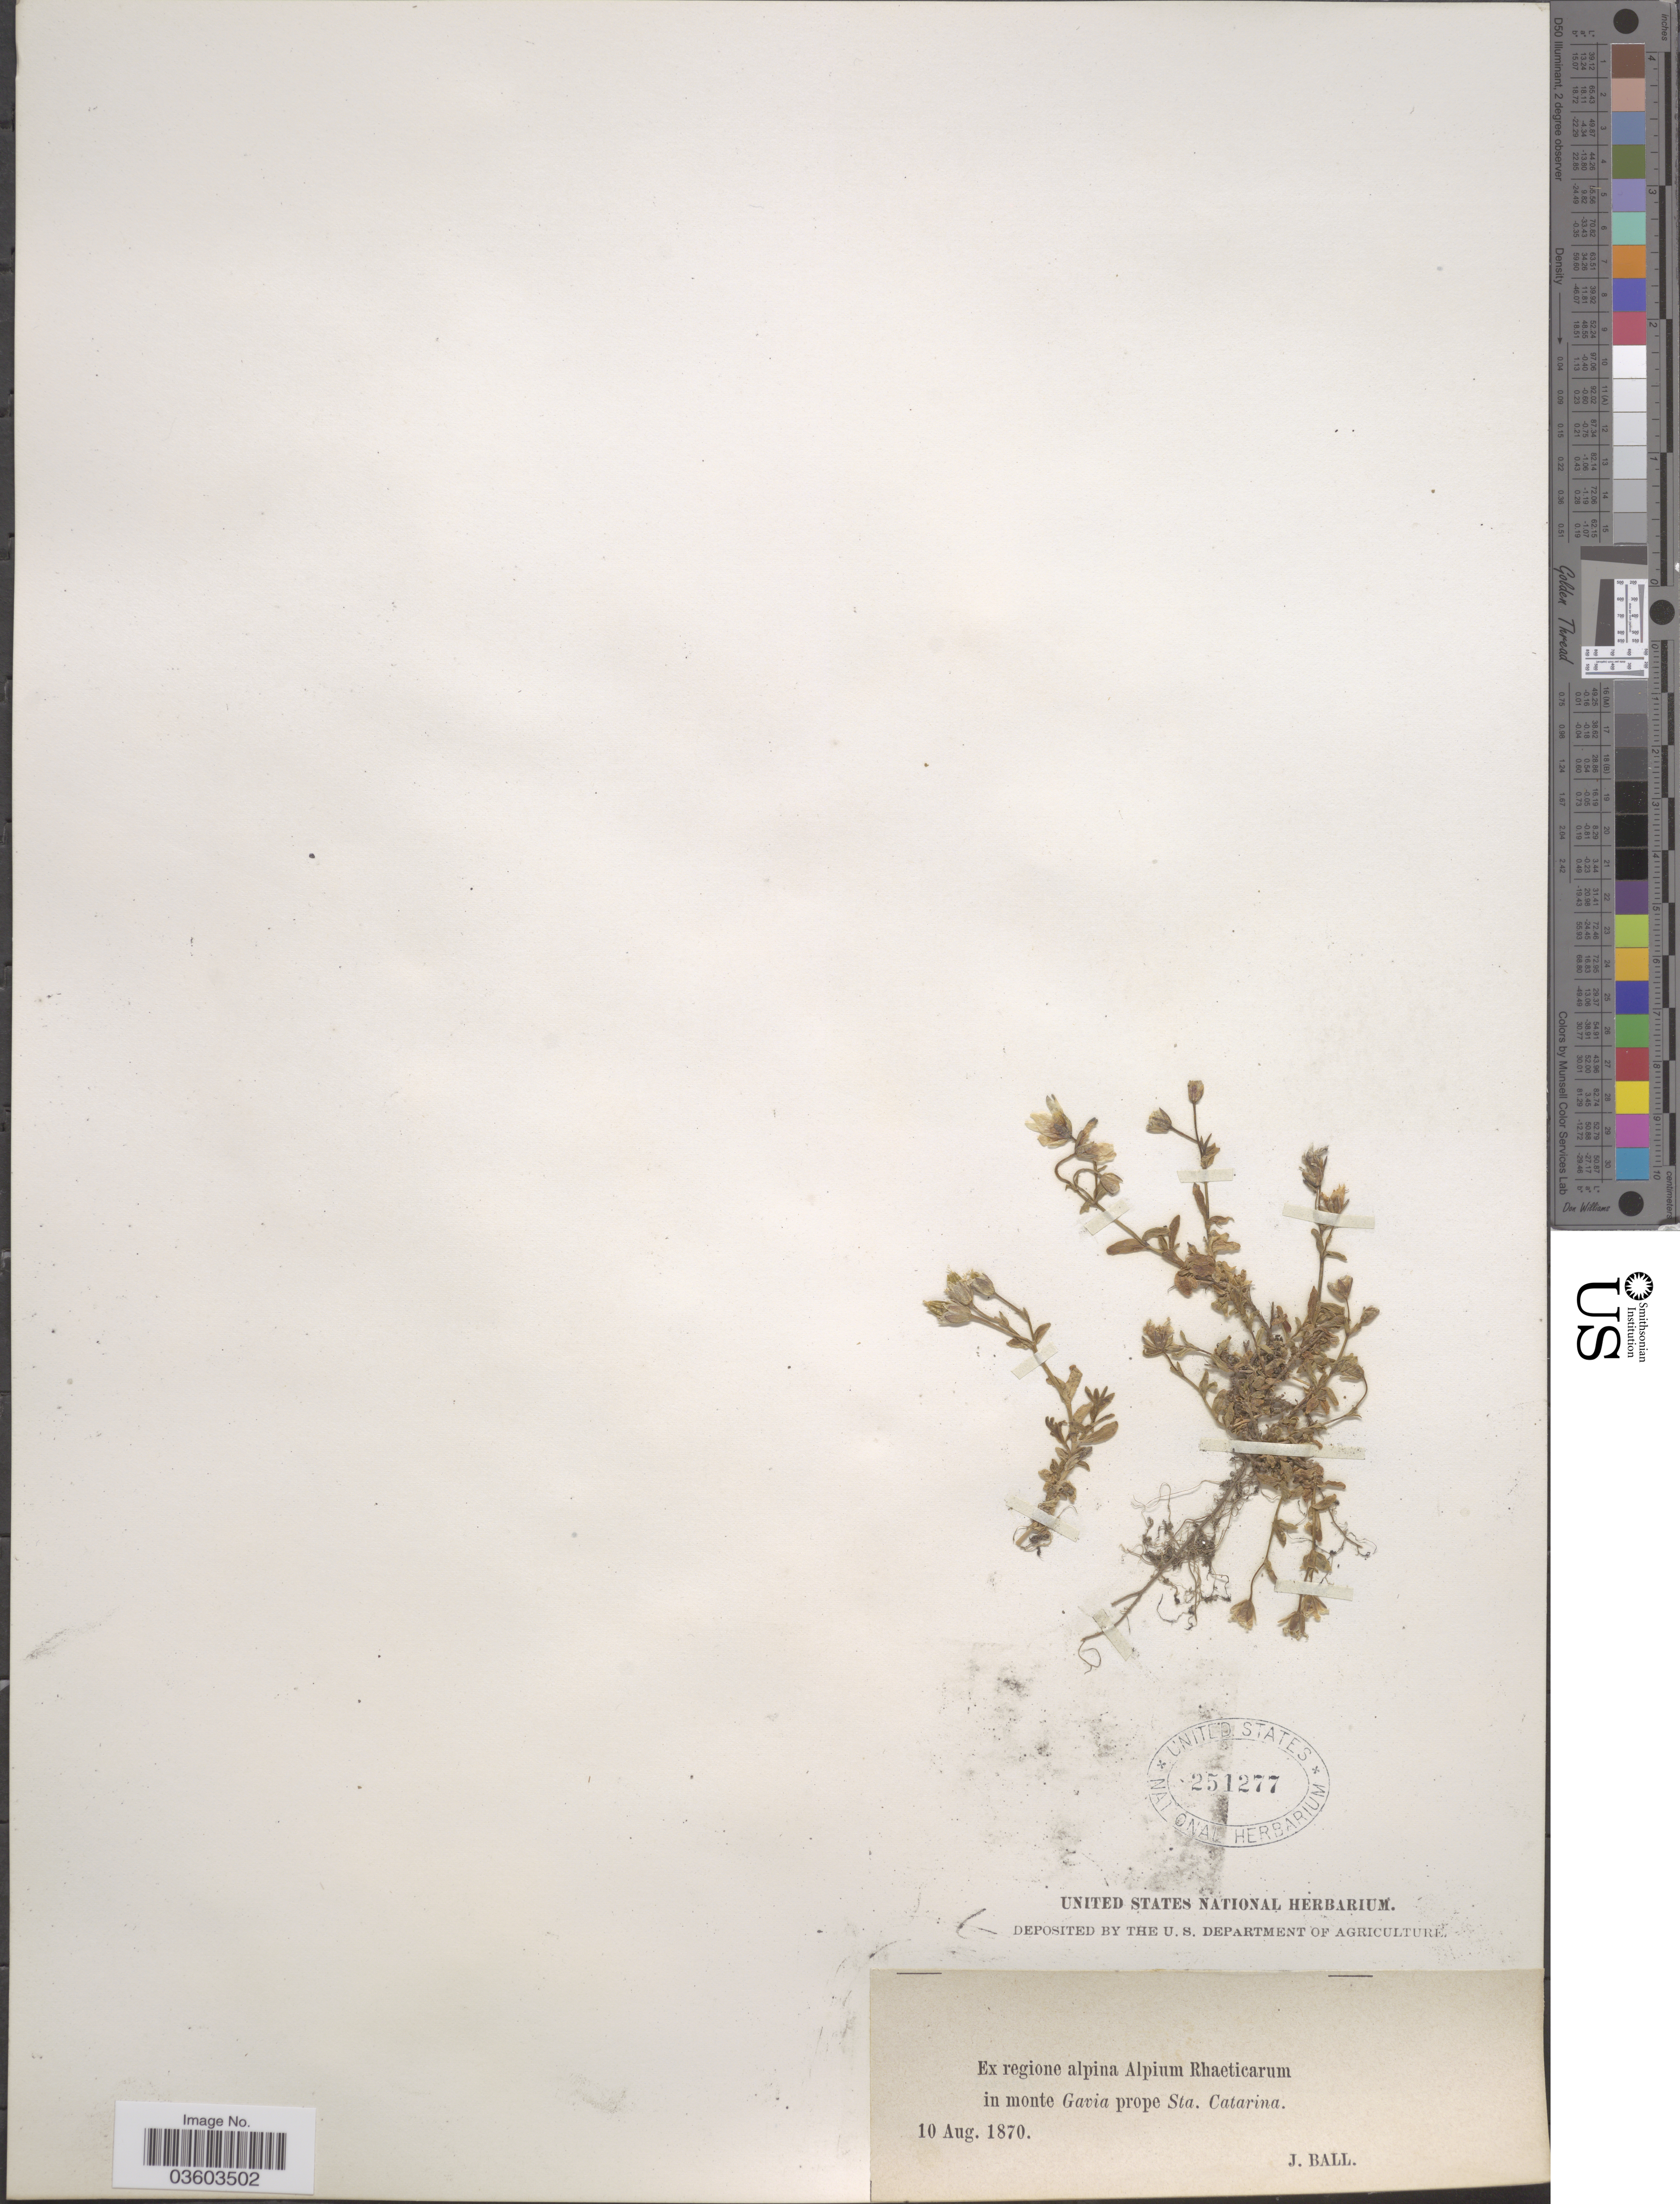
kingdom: Plantae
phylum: Tracheophyta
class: Magnoliopsida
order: Caryophyllales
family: Caryophyllaceae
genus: Cerastium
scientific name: Cerastium sp.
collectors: J. Ball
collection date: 1870-08-10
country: Italy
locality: Ex regione alpina Alpium Rhaeticarum in monte Gavia prope Sta. Catarina.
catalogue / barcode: US 251277